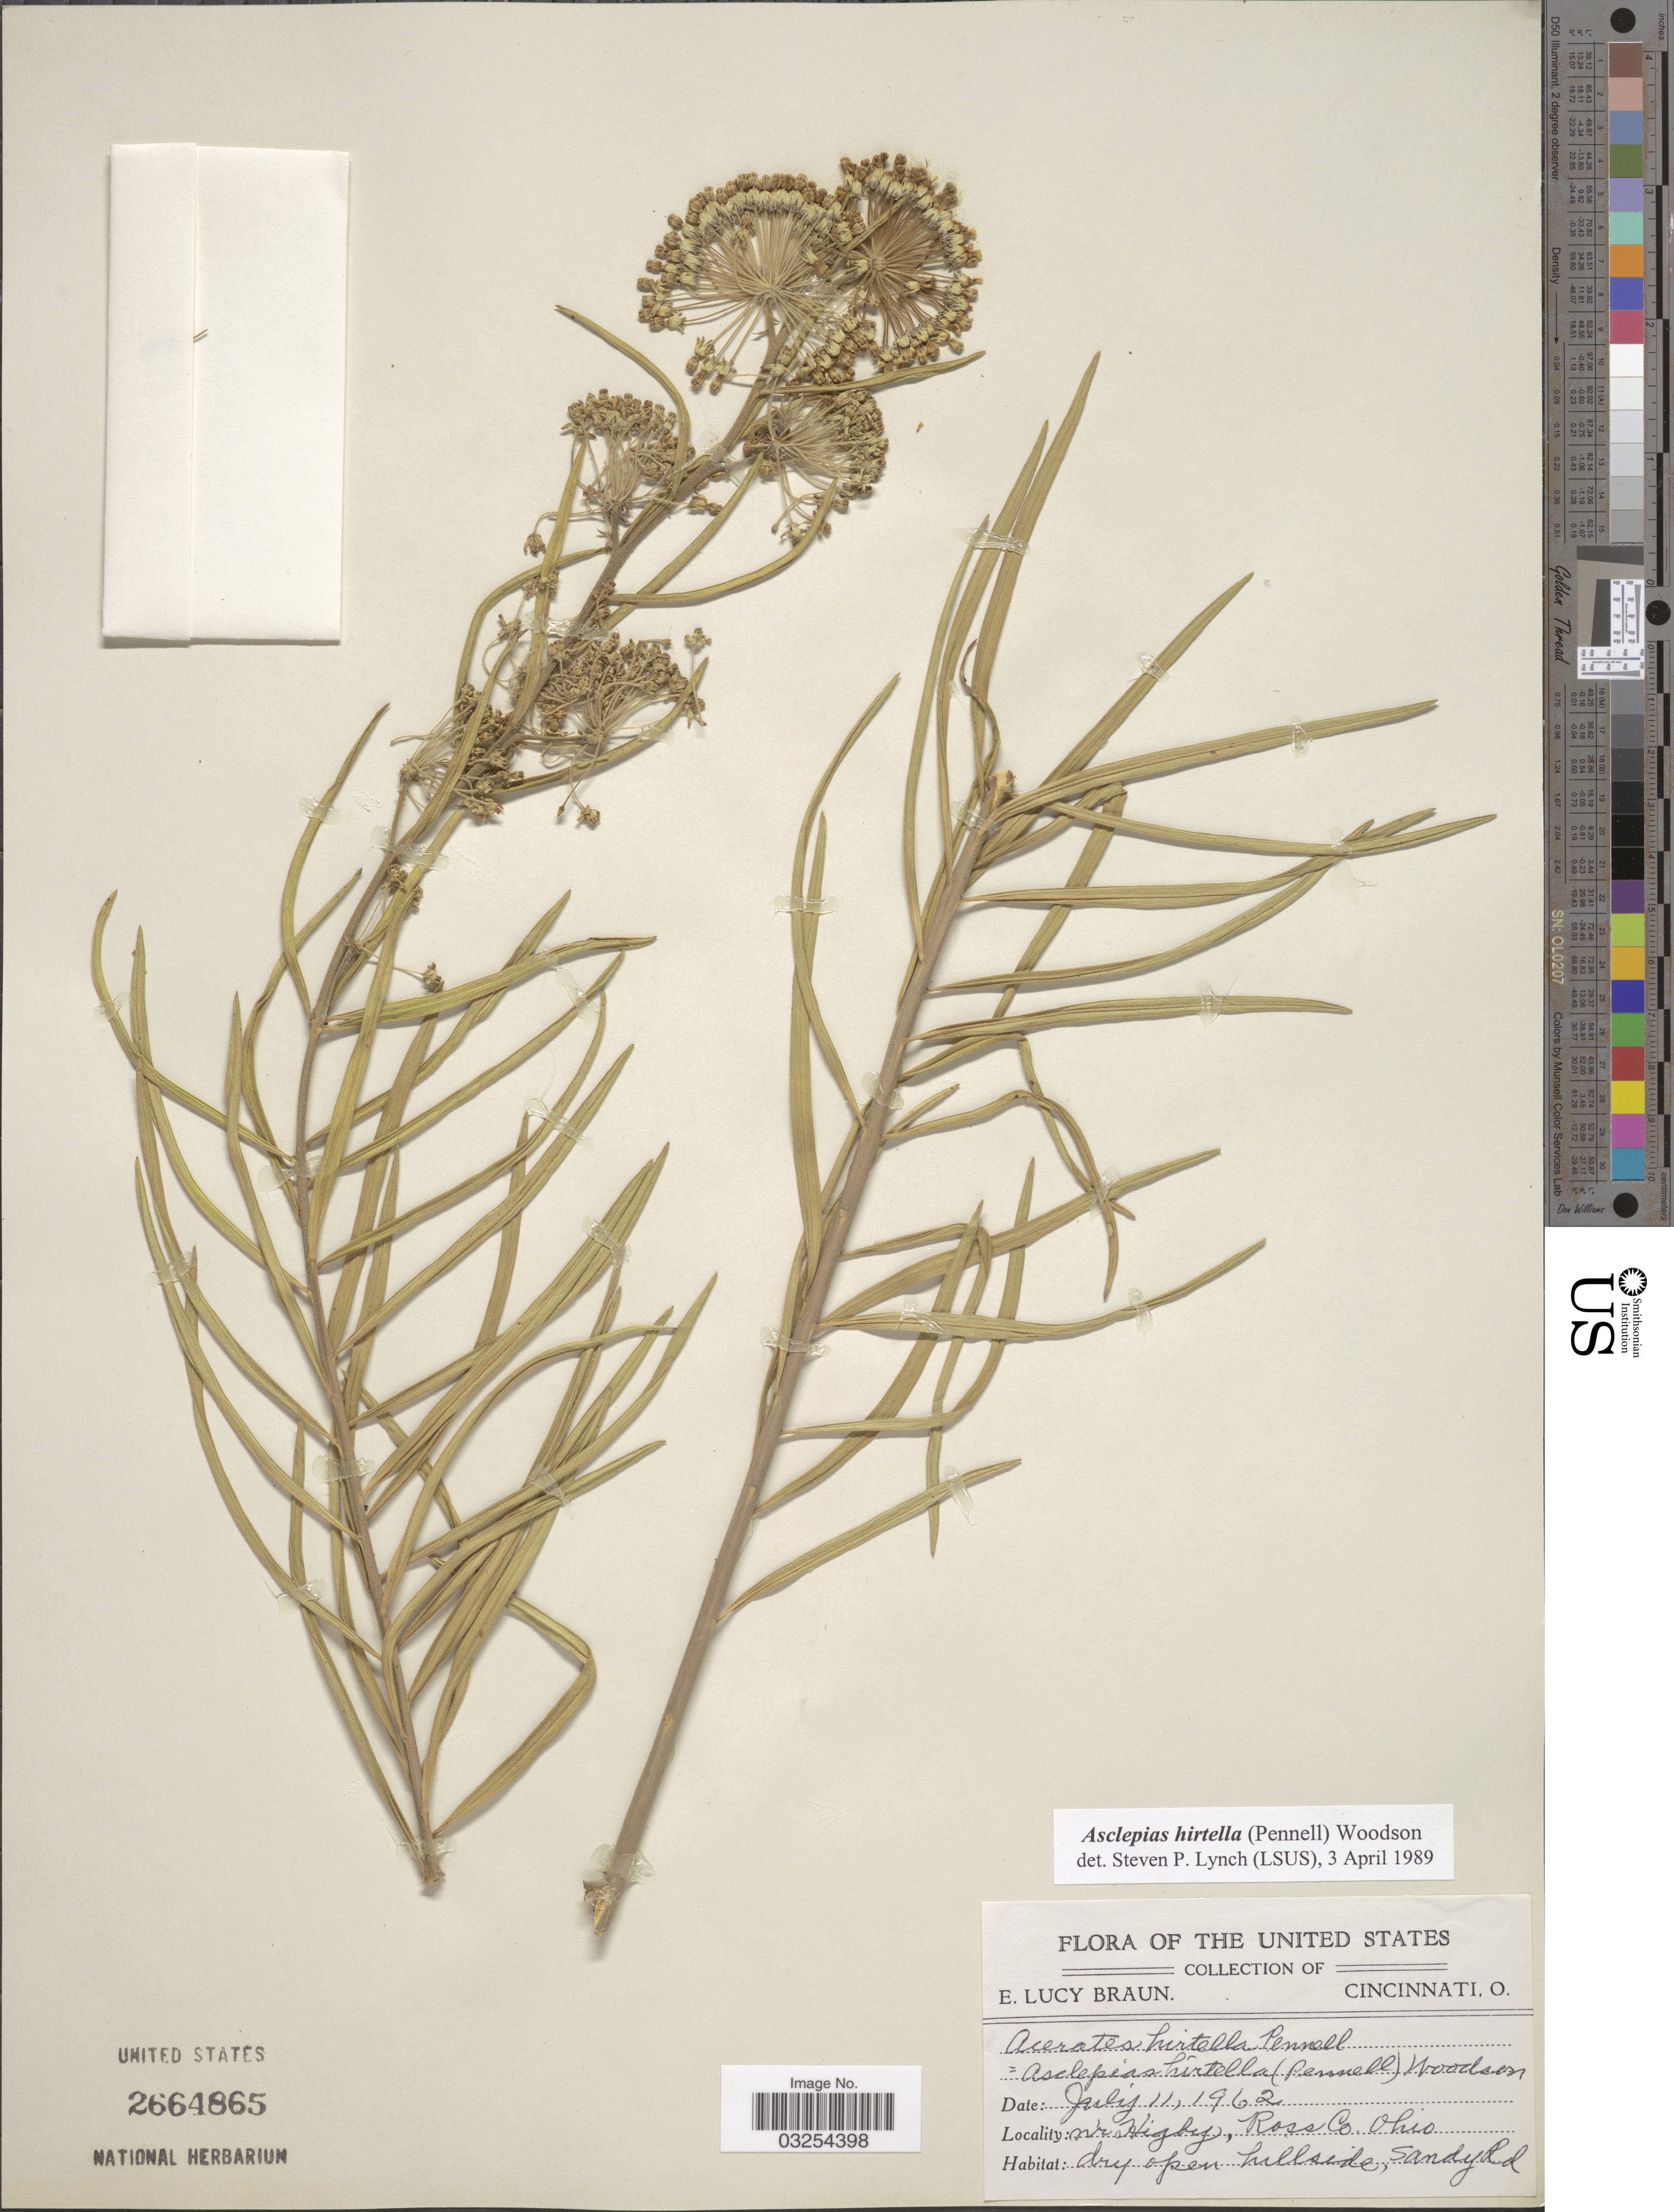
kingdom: Plantae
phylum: Tracheophyta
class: Magnoliopsida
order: Gentianales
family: Apocynaceae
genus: Asclepias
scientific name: Asclepias hirtella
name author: (Pennell) Woodson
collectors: E. Braun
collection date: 1962-07-11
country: United States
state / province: Ohio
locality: N'r Higby, Ross Co.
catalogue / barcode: US 2664865